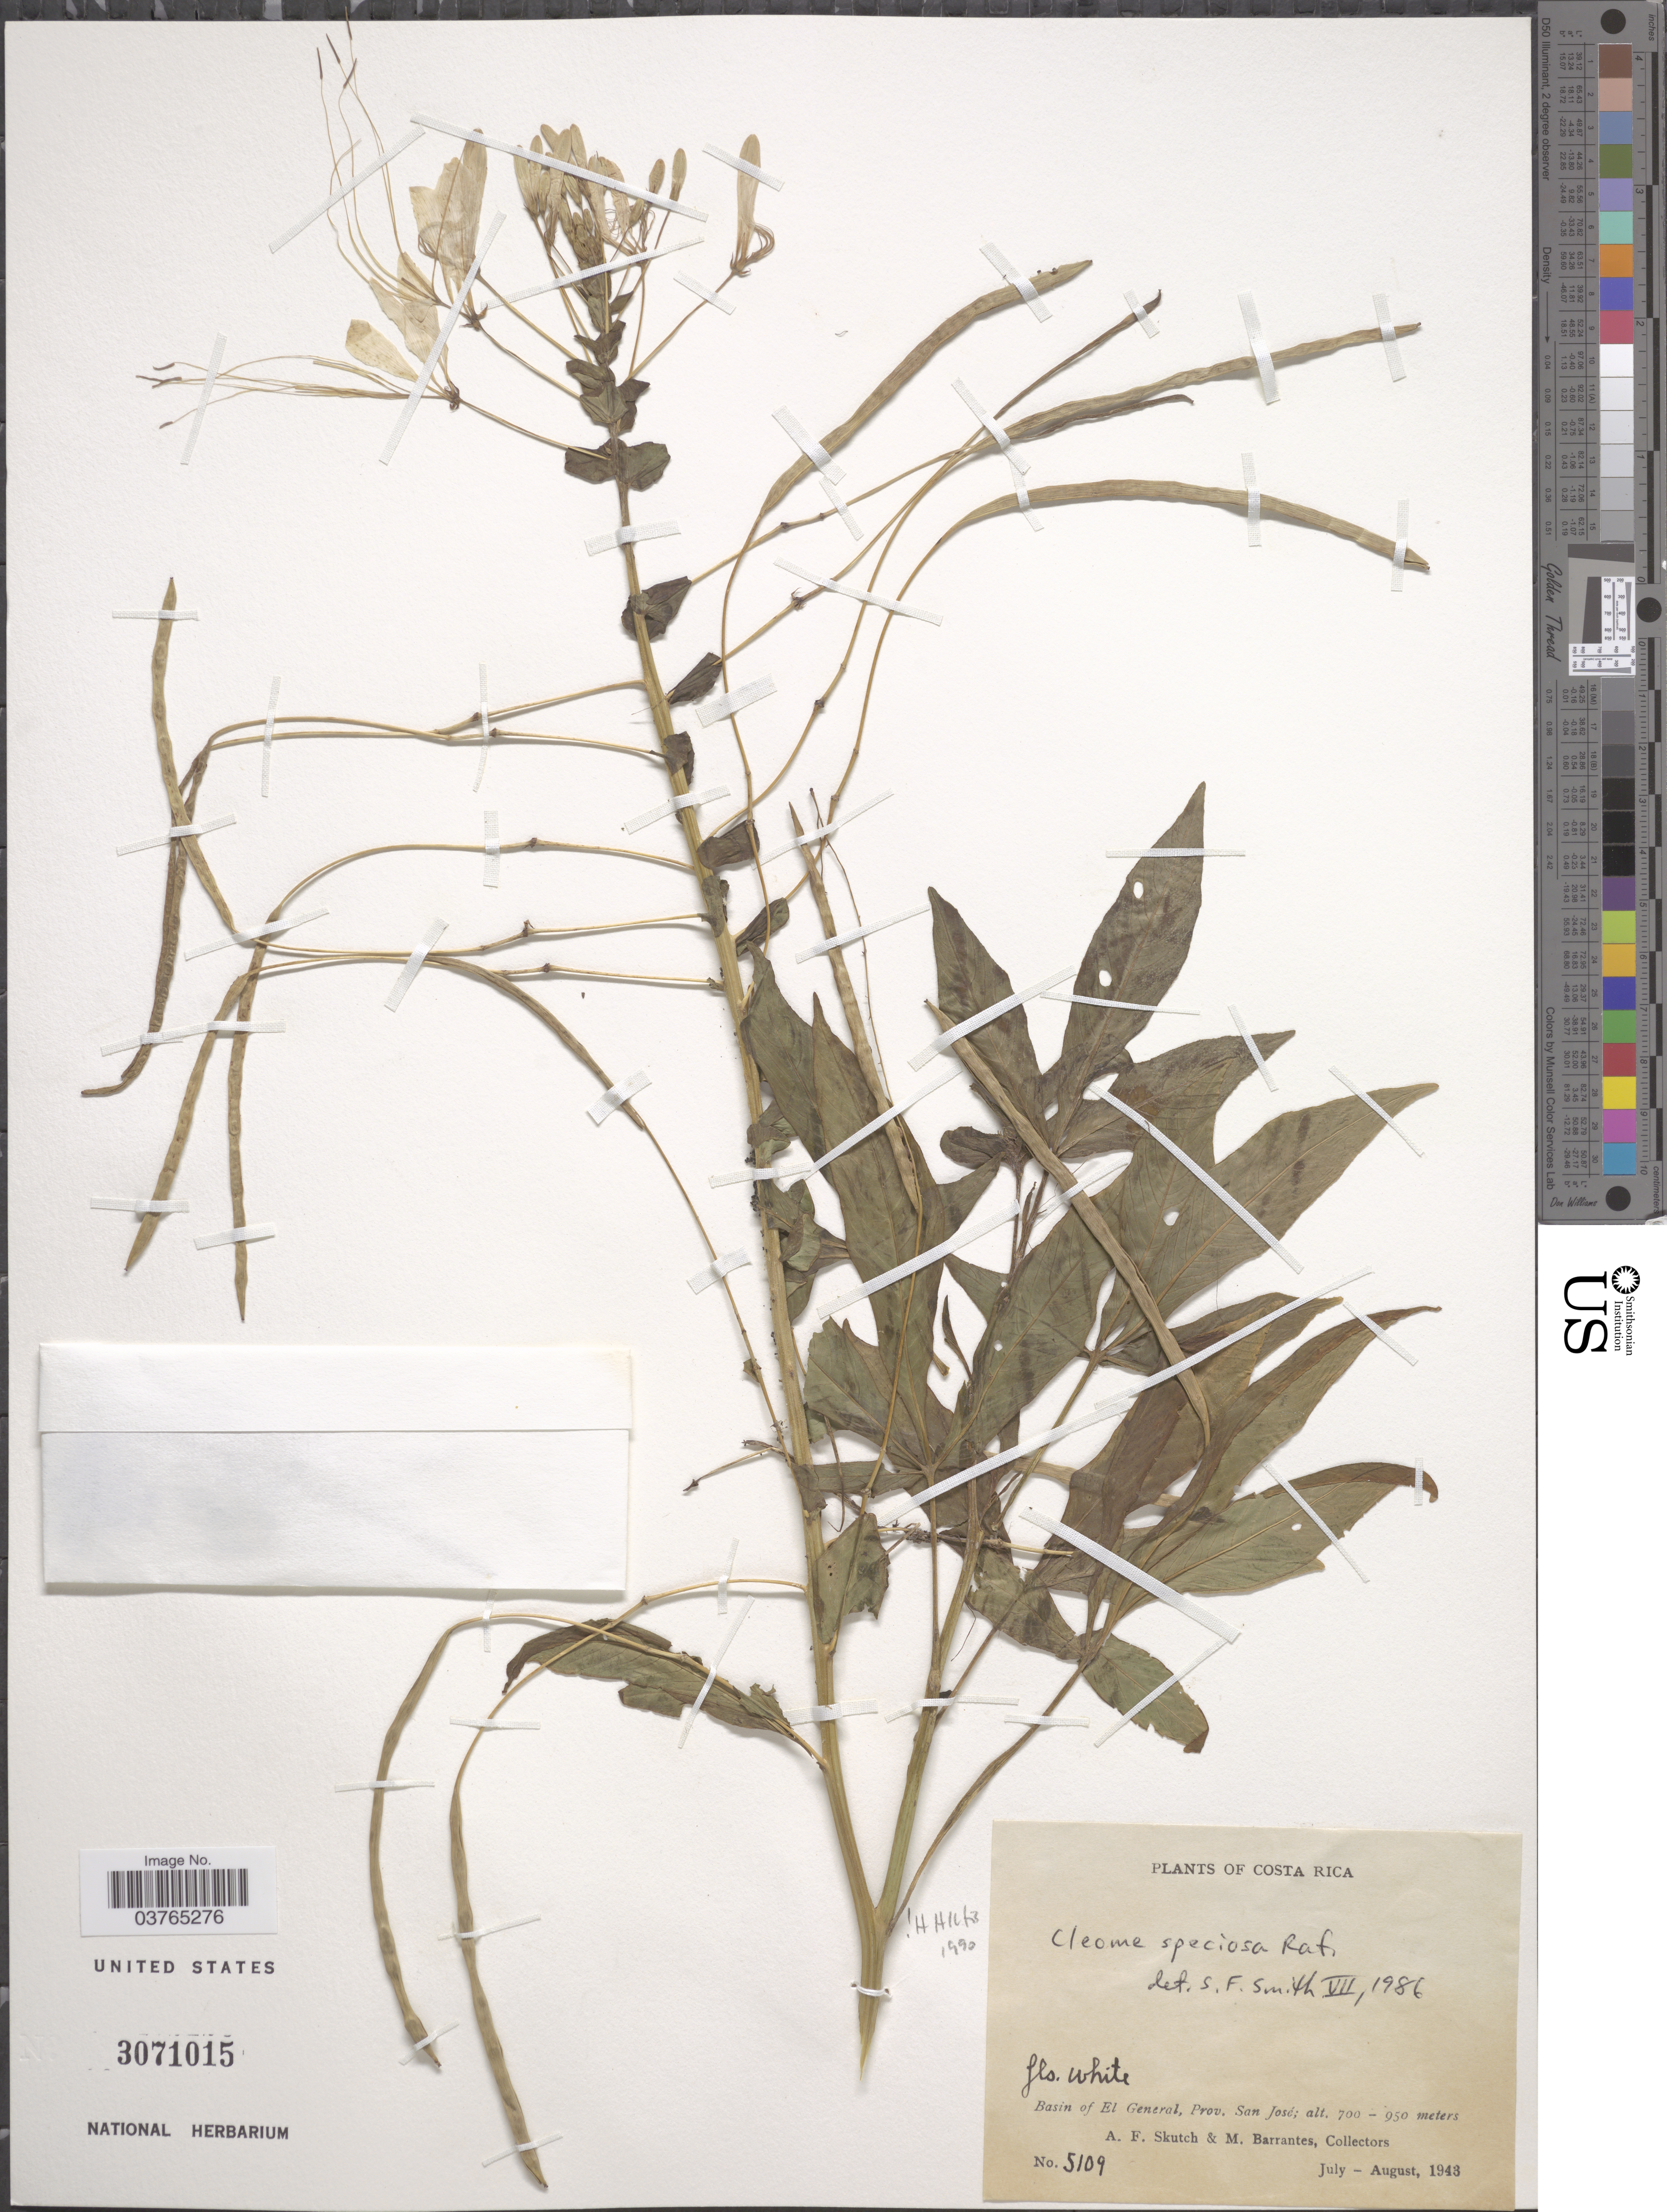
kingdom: Plantae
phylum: Tracheophyta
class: Magnoliopsida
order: Brassicales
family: Cleomaceae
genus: Cleoserrata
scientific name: Cleoserrata speciosa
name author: (Raf.) Iltis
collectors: A. F. Skutch & M. Barrantes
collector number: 5109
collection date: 1943-07/1943-08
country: Costa Rica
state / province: San José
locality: Basin of El General.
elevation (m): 700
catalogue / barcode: US 3071015